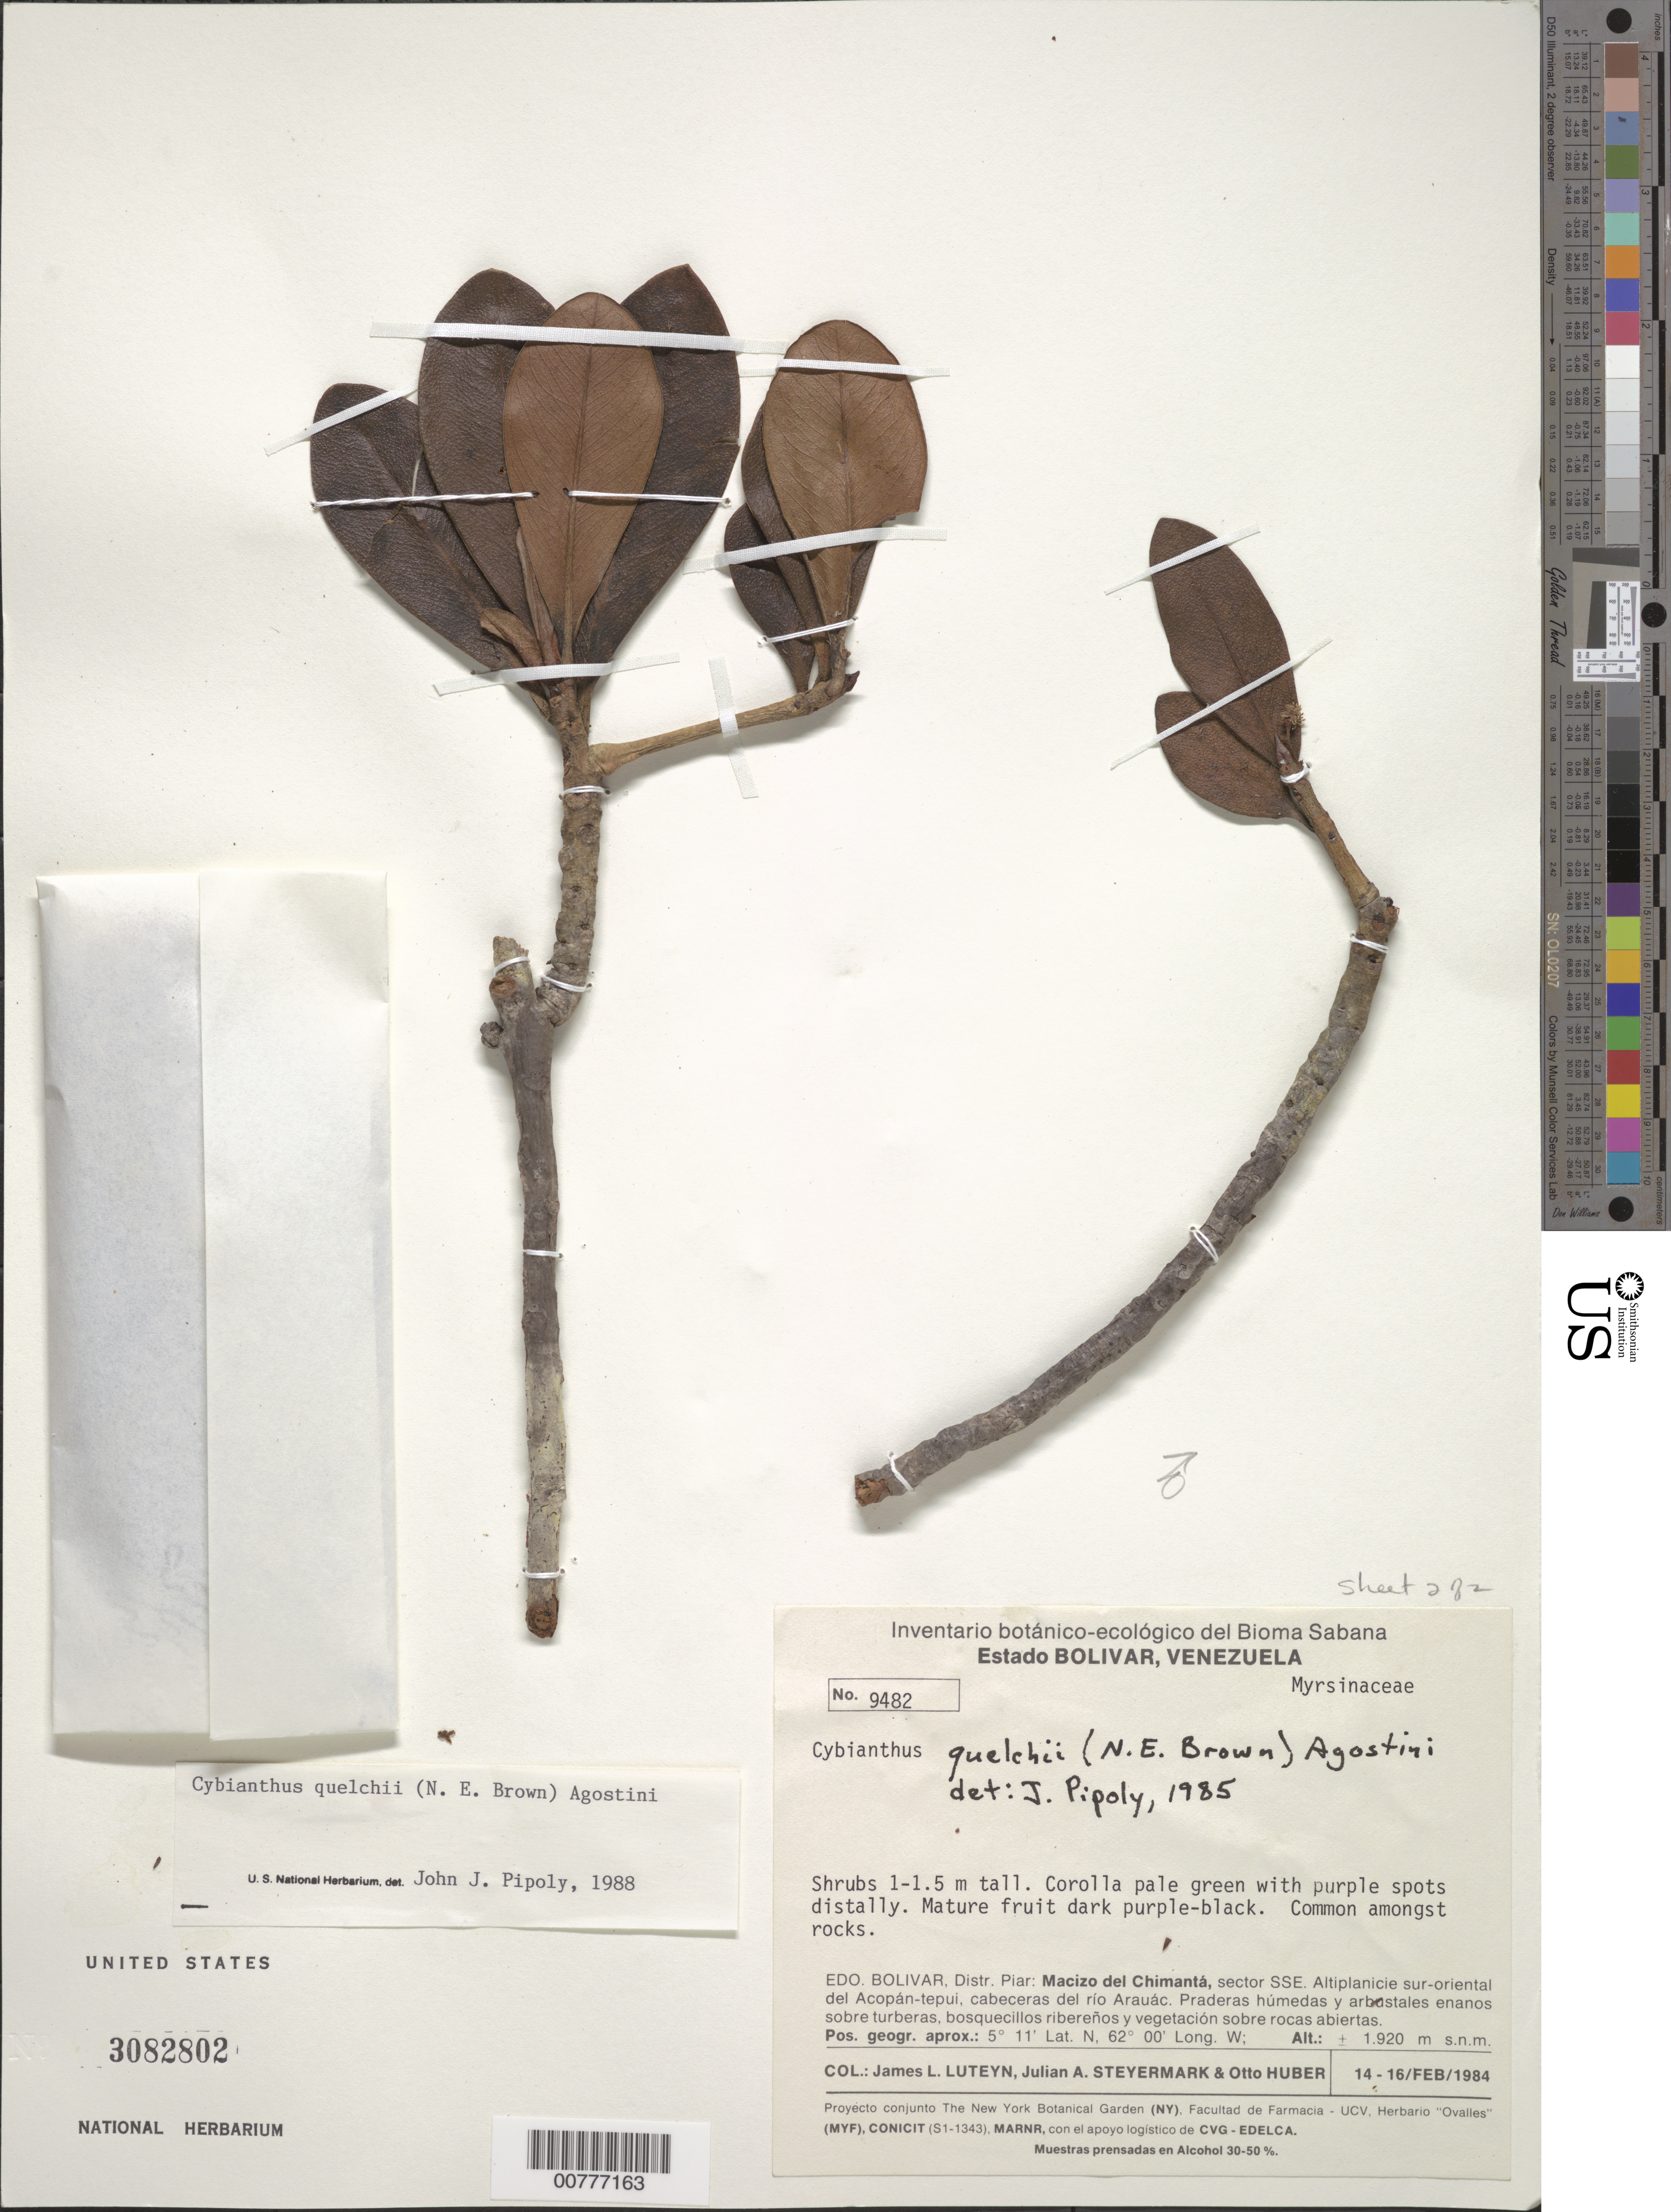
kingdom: Plantae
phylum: Tracheophyta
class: Magnoliopsida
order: Ericales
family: Primulaceae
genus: Cybianthus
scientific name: Cybianthus quelchii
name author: (N.E. Br.) G. Agostini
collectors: J. Luteyn, J. Steyermark & O. Huber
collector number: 9482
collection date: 1984-02-14/1984-02-16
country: Venezuela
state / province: Bolivar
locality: Distr. Piar: Macizo del Chimantá, sector SSE. Altiplanicie sur-oriental del Acopán-tepui, cabeceras del rio Arauác.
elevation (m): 1920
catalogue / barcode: US 3082802